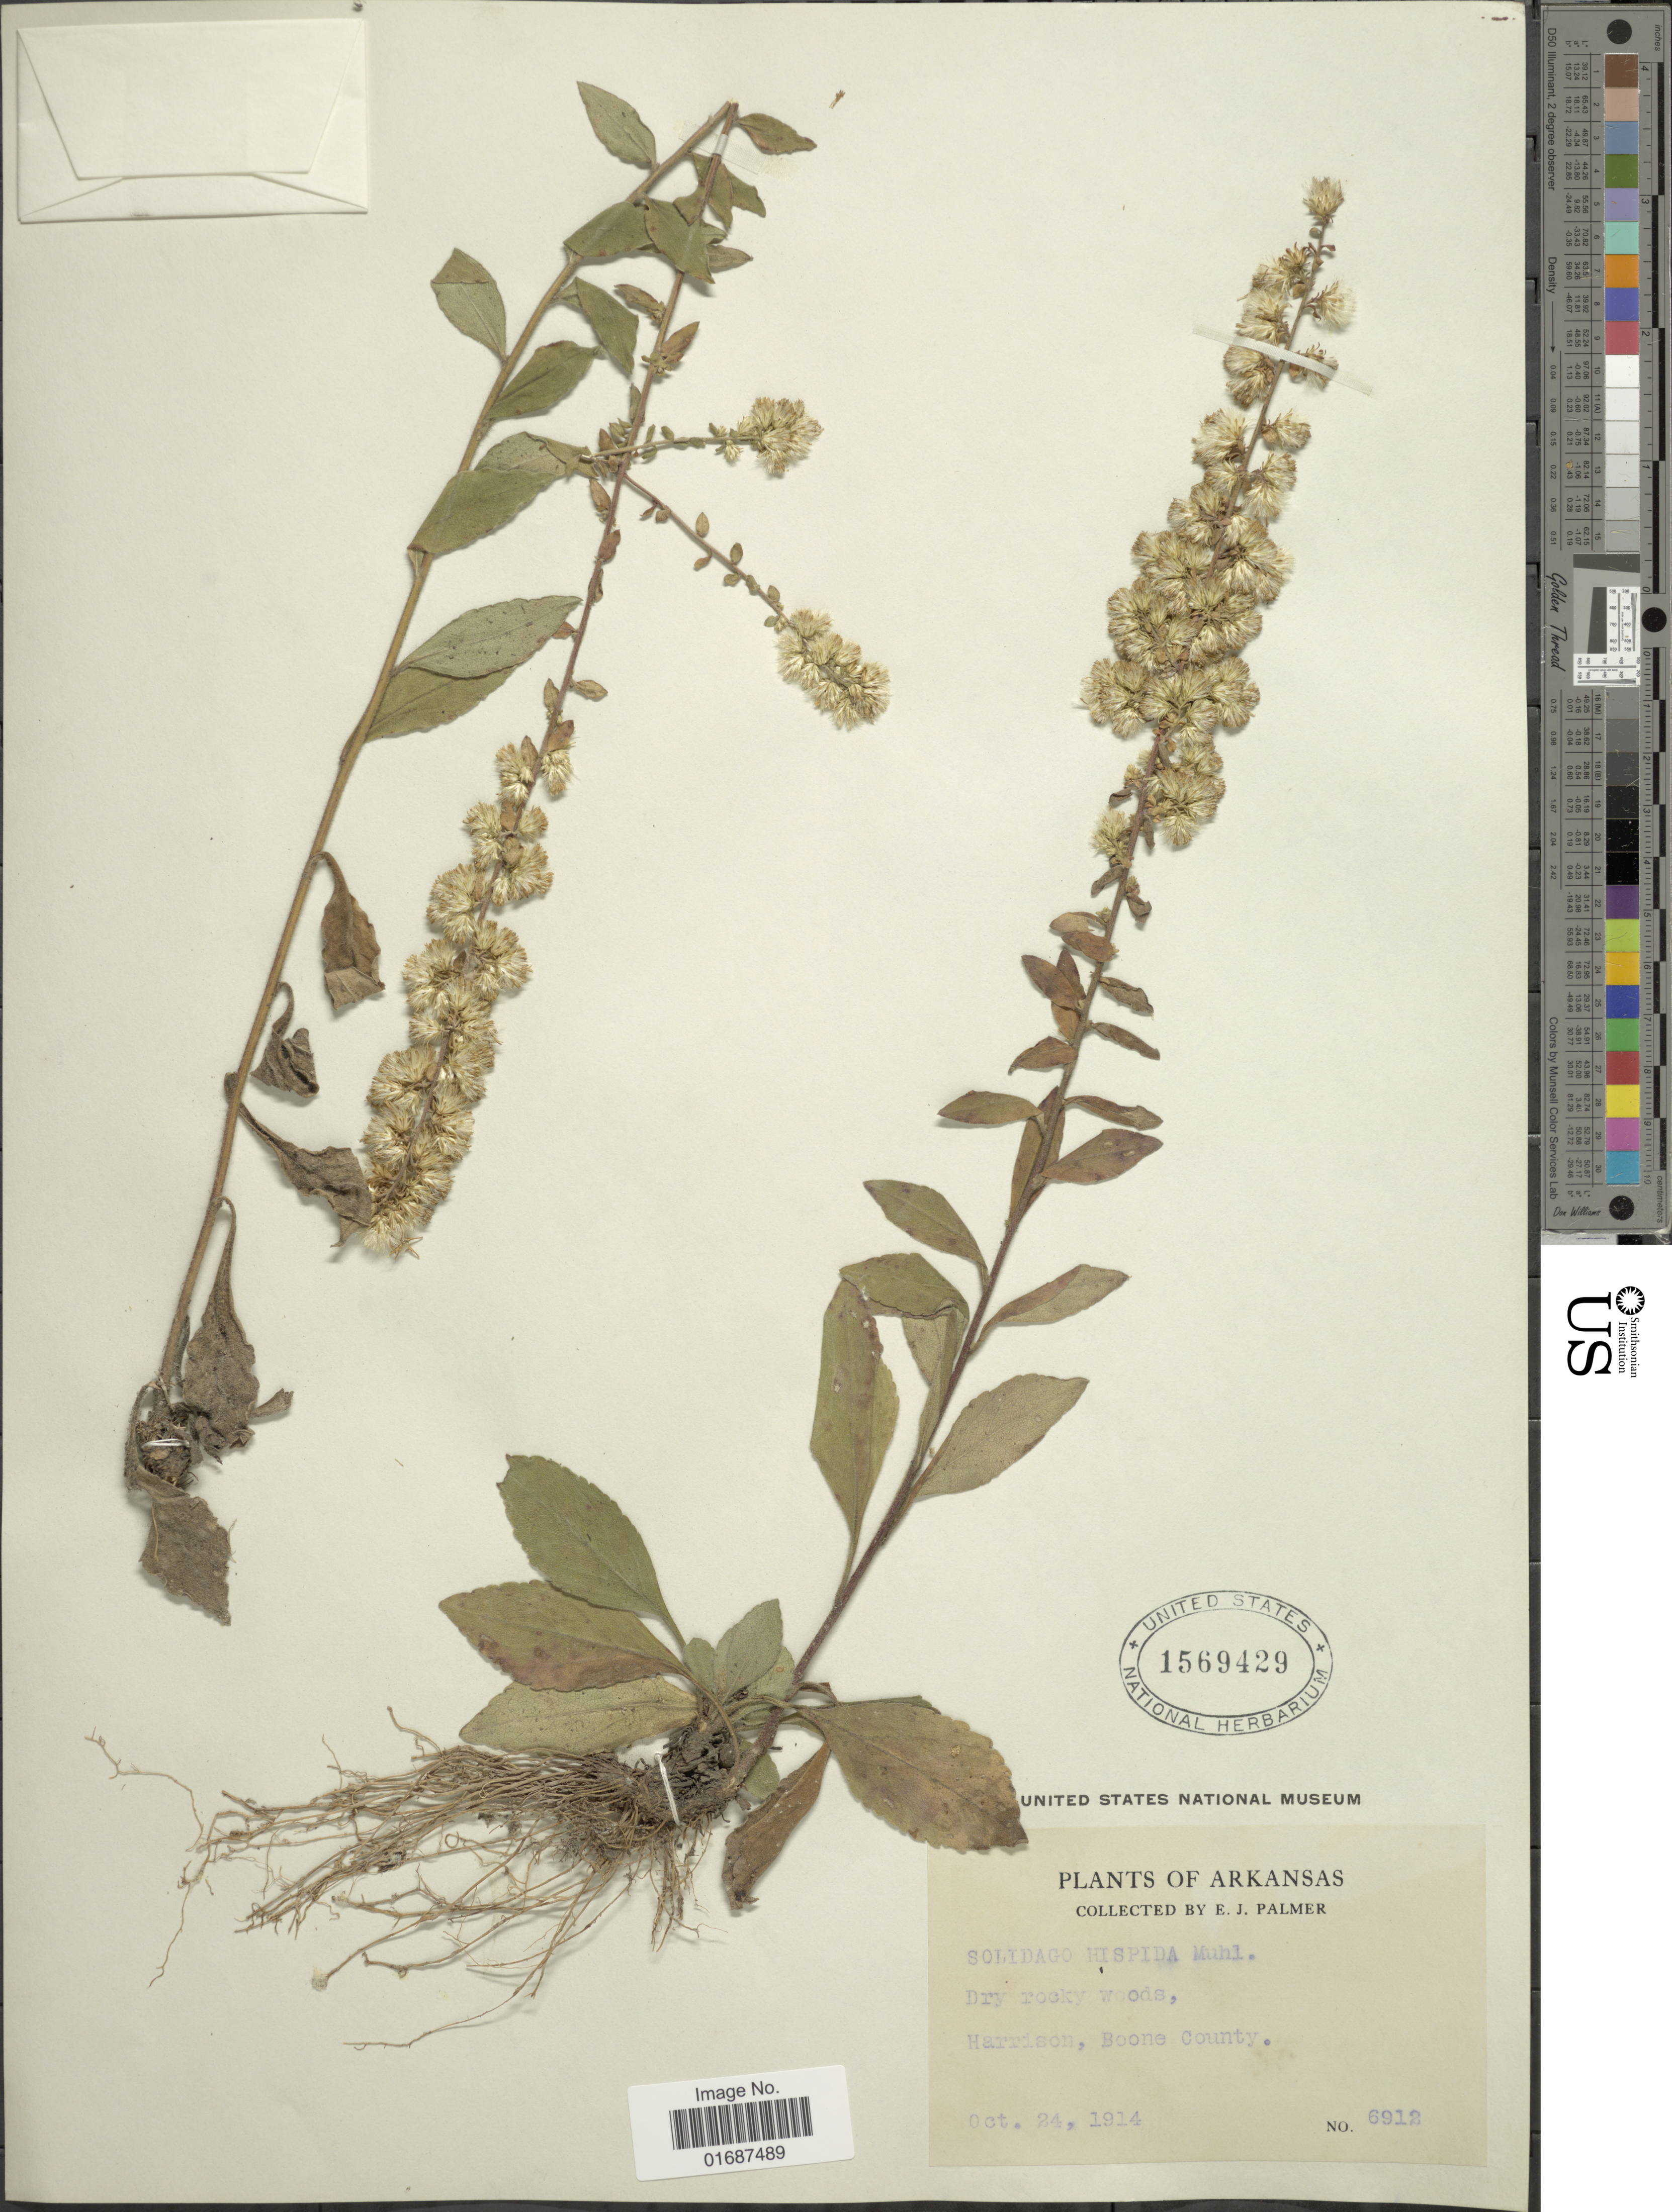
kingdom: Plantae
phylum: Tracheophyta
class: Magnoliopsida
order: Asterales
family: Asteraceae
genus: Solidago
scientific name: Solidago hispida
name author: Muhl. ex Willd.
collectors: E. J. Palmer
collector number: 6912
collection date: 1914-10-24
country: United States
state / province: Arkansas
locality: Harrison, Boone County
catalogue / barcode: US 1569429